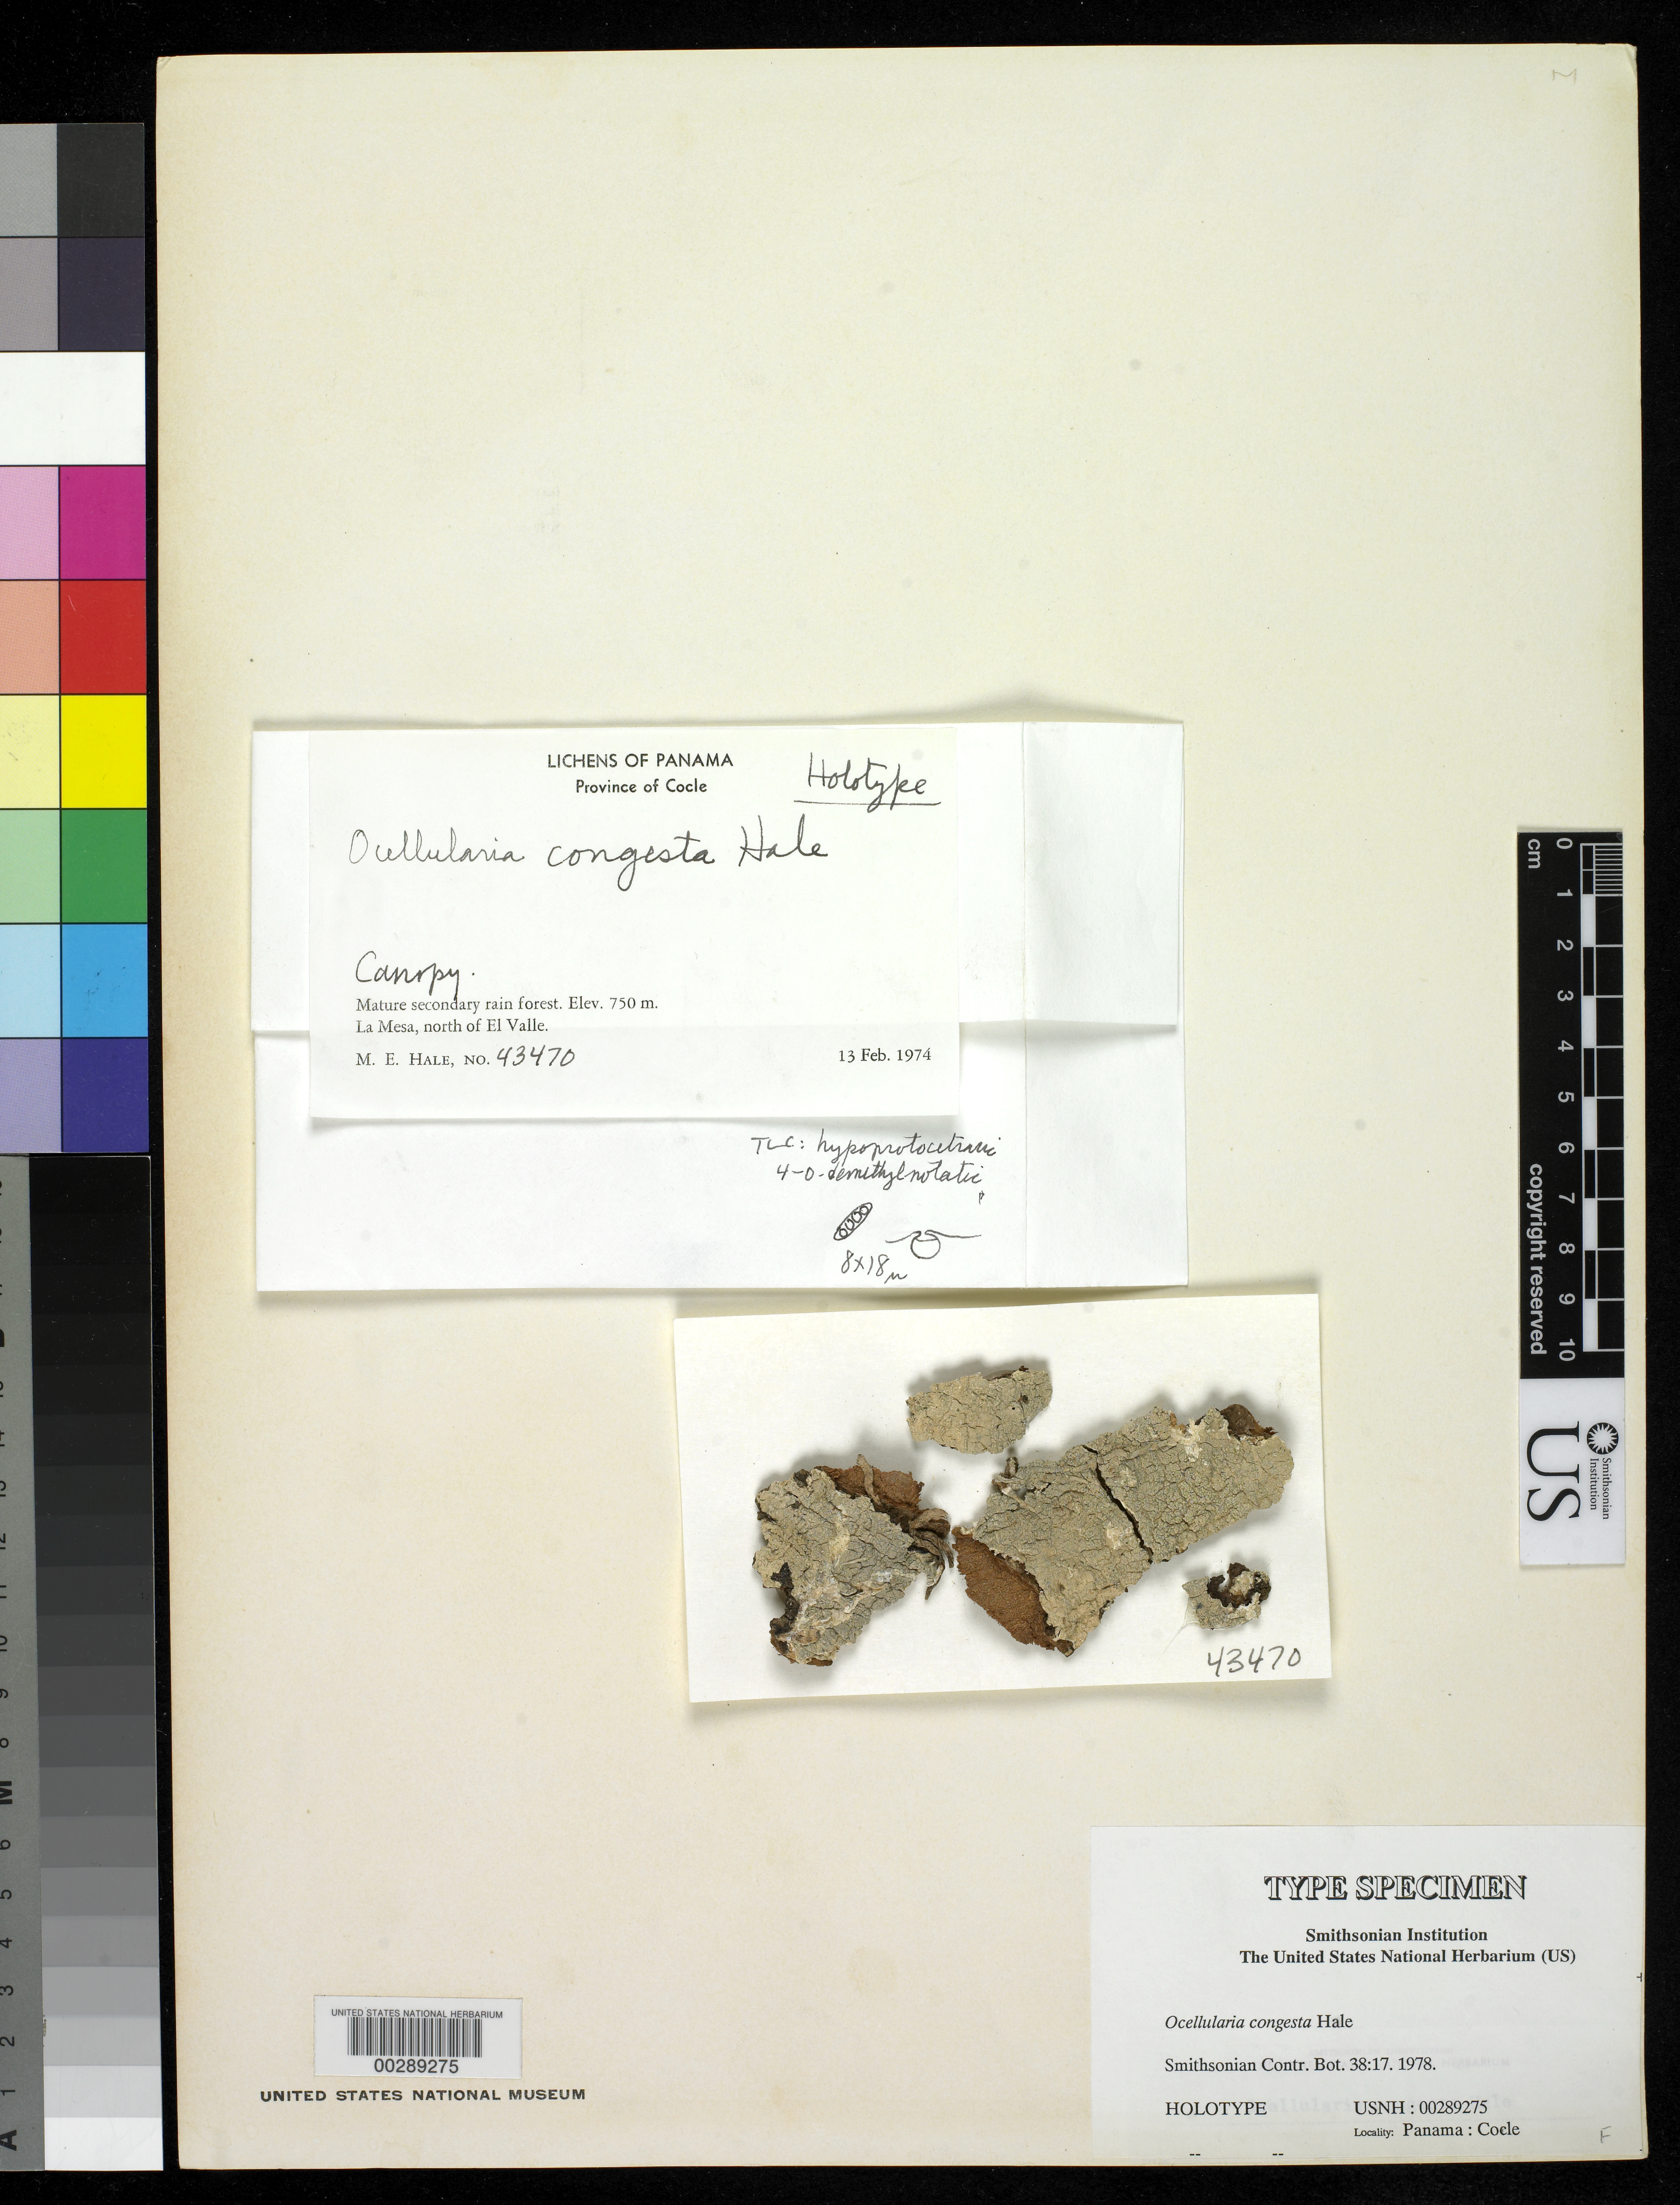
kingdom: Fungi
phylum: Ascomycota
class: Lecanoromycetes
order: Ostropales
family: Graphidaceae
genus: Ocellularia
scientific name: Ocellularia congesta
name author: Hale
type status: Holotype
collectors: M. Hale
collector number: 43470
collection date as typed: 13 Feb 1974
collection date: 1974-02-13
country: Panama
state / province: Coclé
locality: La Mesa, N of el Valle, secondary rain forest.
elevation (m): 750